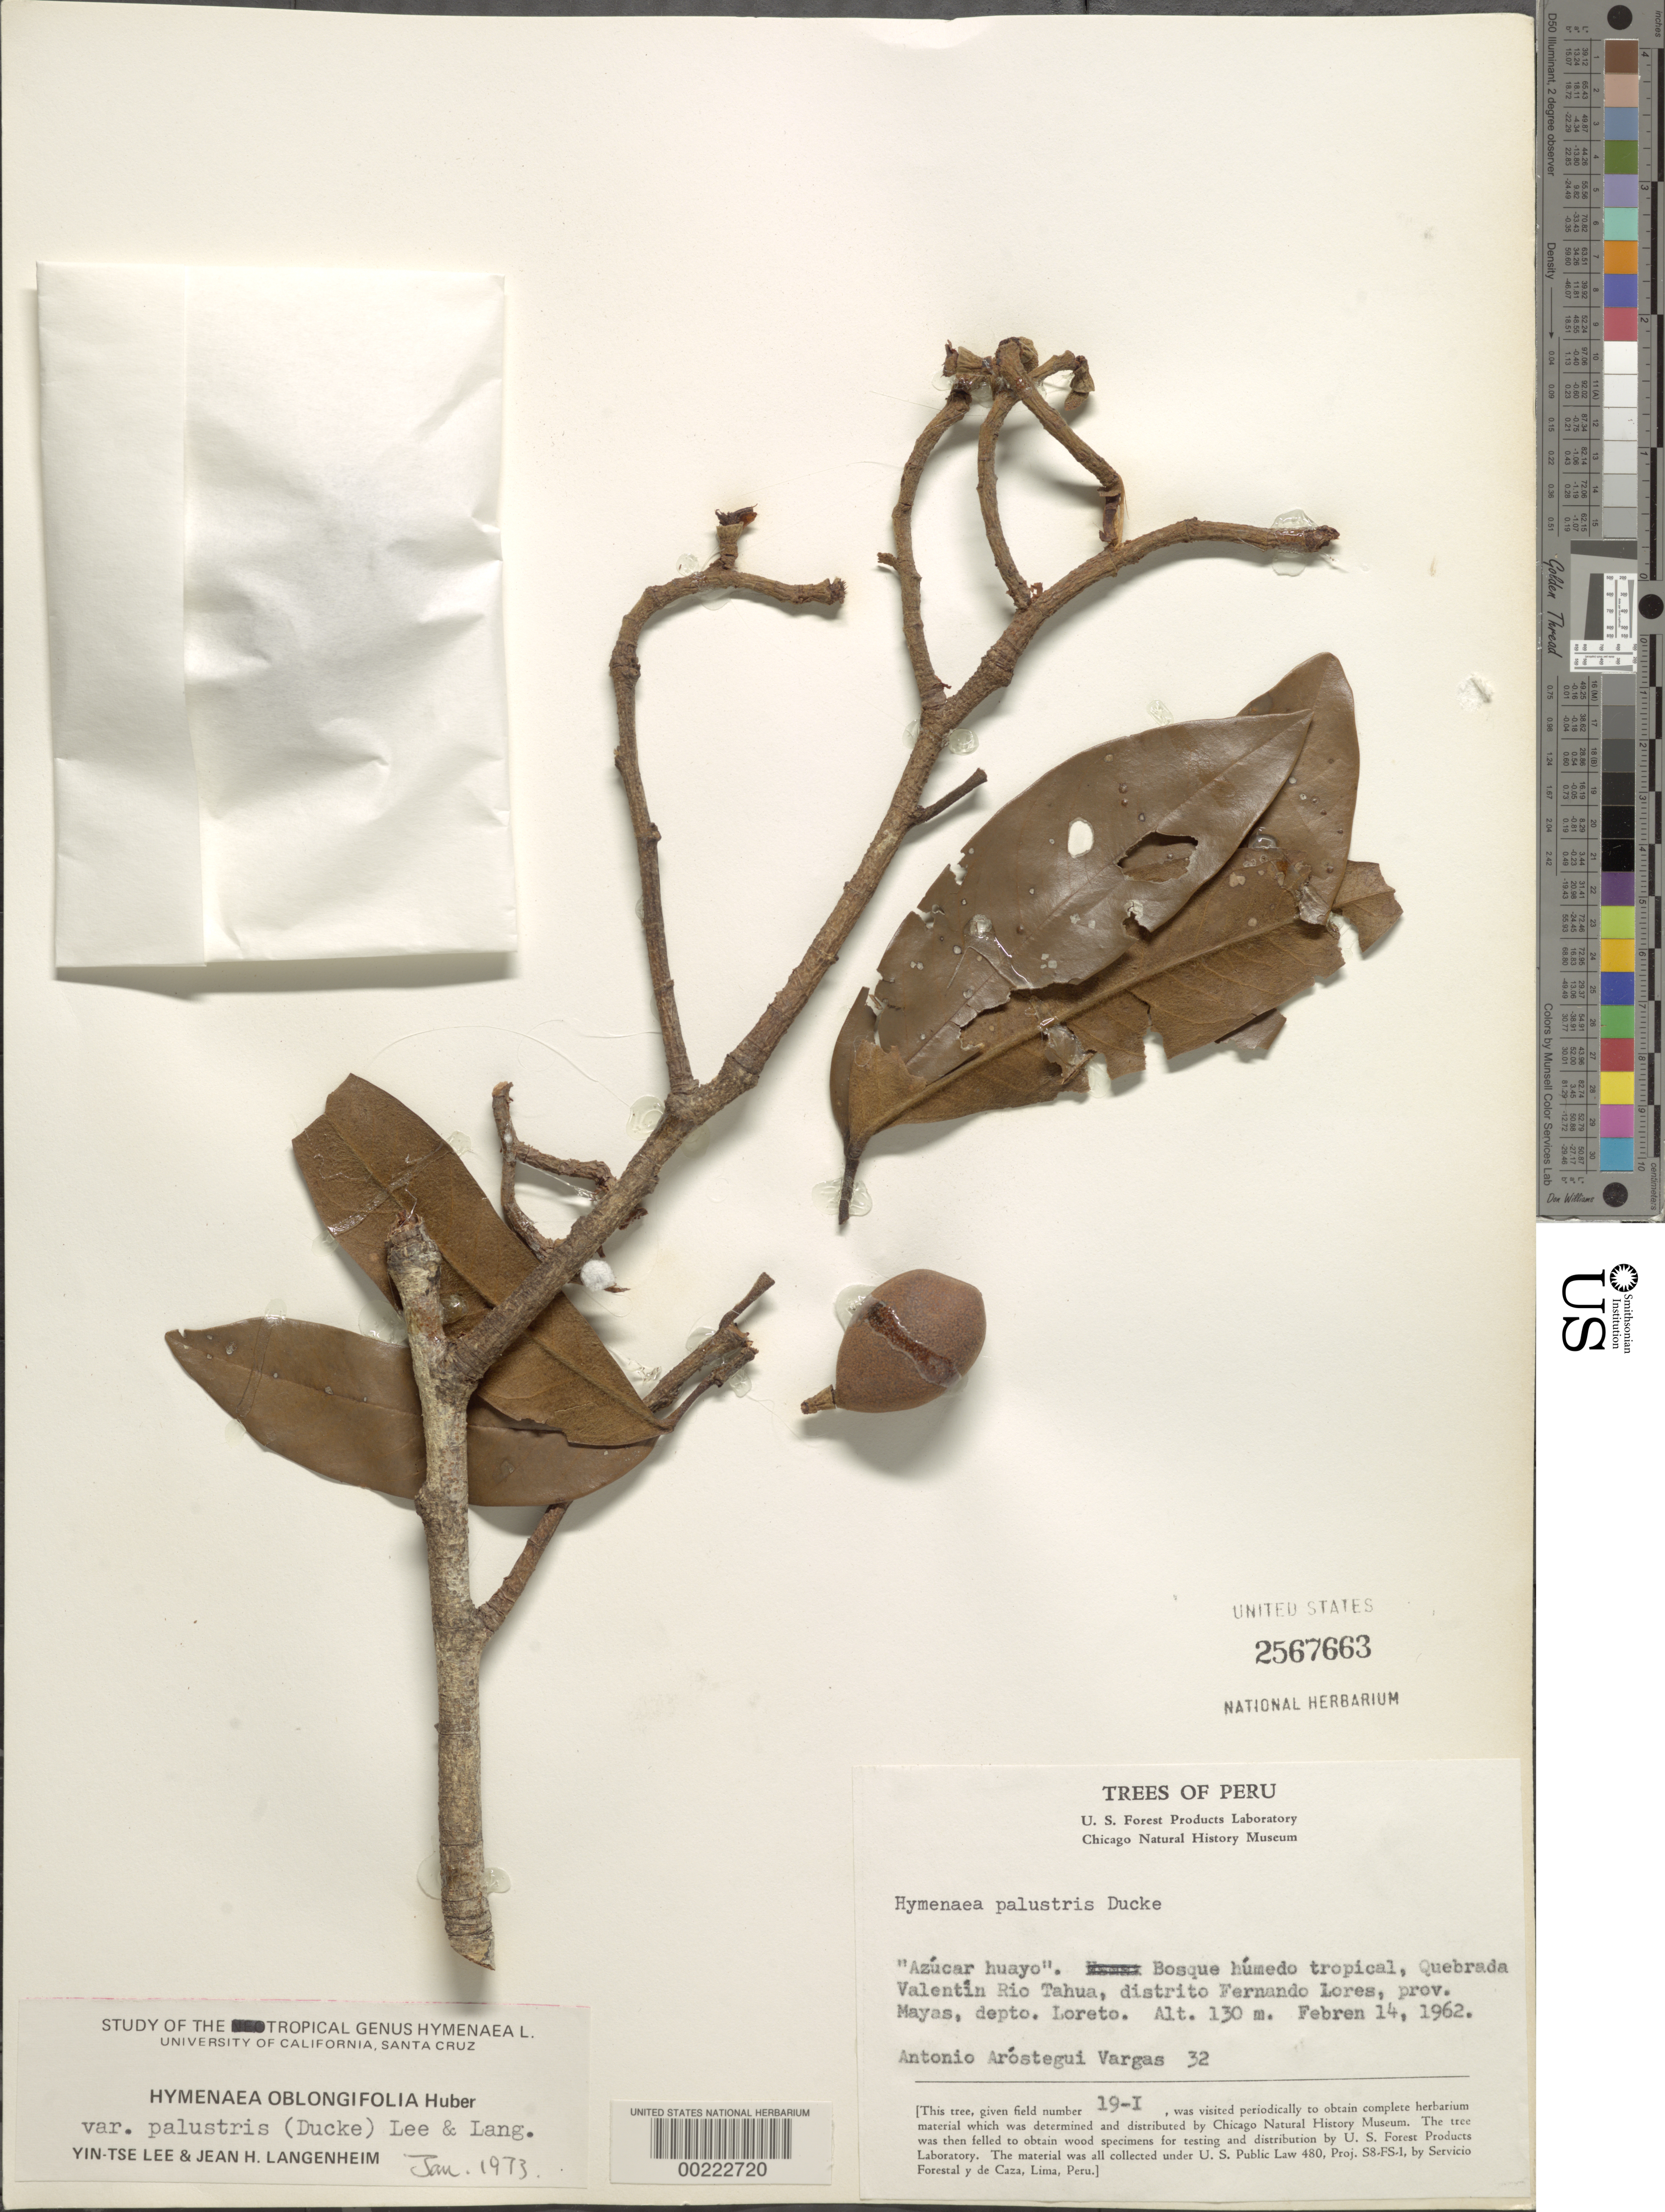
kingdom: Plantae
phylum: Tracheophyta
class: Magnoliopsida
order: Fabales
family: Fabaceae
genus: Hymenaea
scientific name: Hymenaea oblongifolia var. palustris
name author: (Ducke) Y.T. Lee & Langenh.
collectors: A. Vargas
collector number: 32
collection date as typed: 14 Feb 1962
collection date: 1962-02-14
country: Peru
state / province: Loreto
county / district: Maynas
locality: Quebrada valentin; rio tahua; fernando lores dist.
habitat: Rain forest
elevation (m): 350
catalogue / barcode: US 2567663